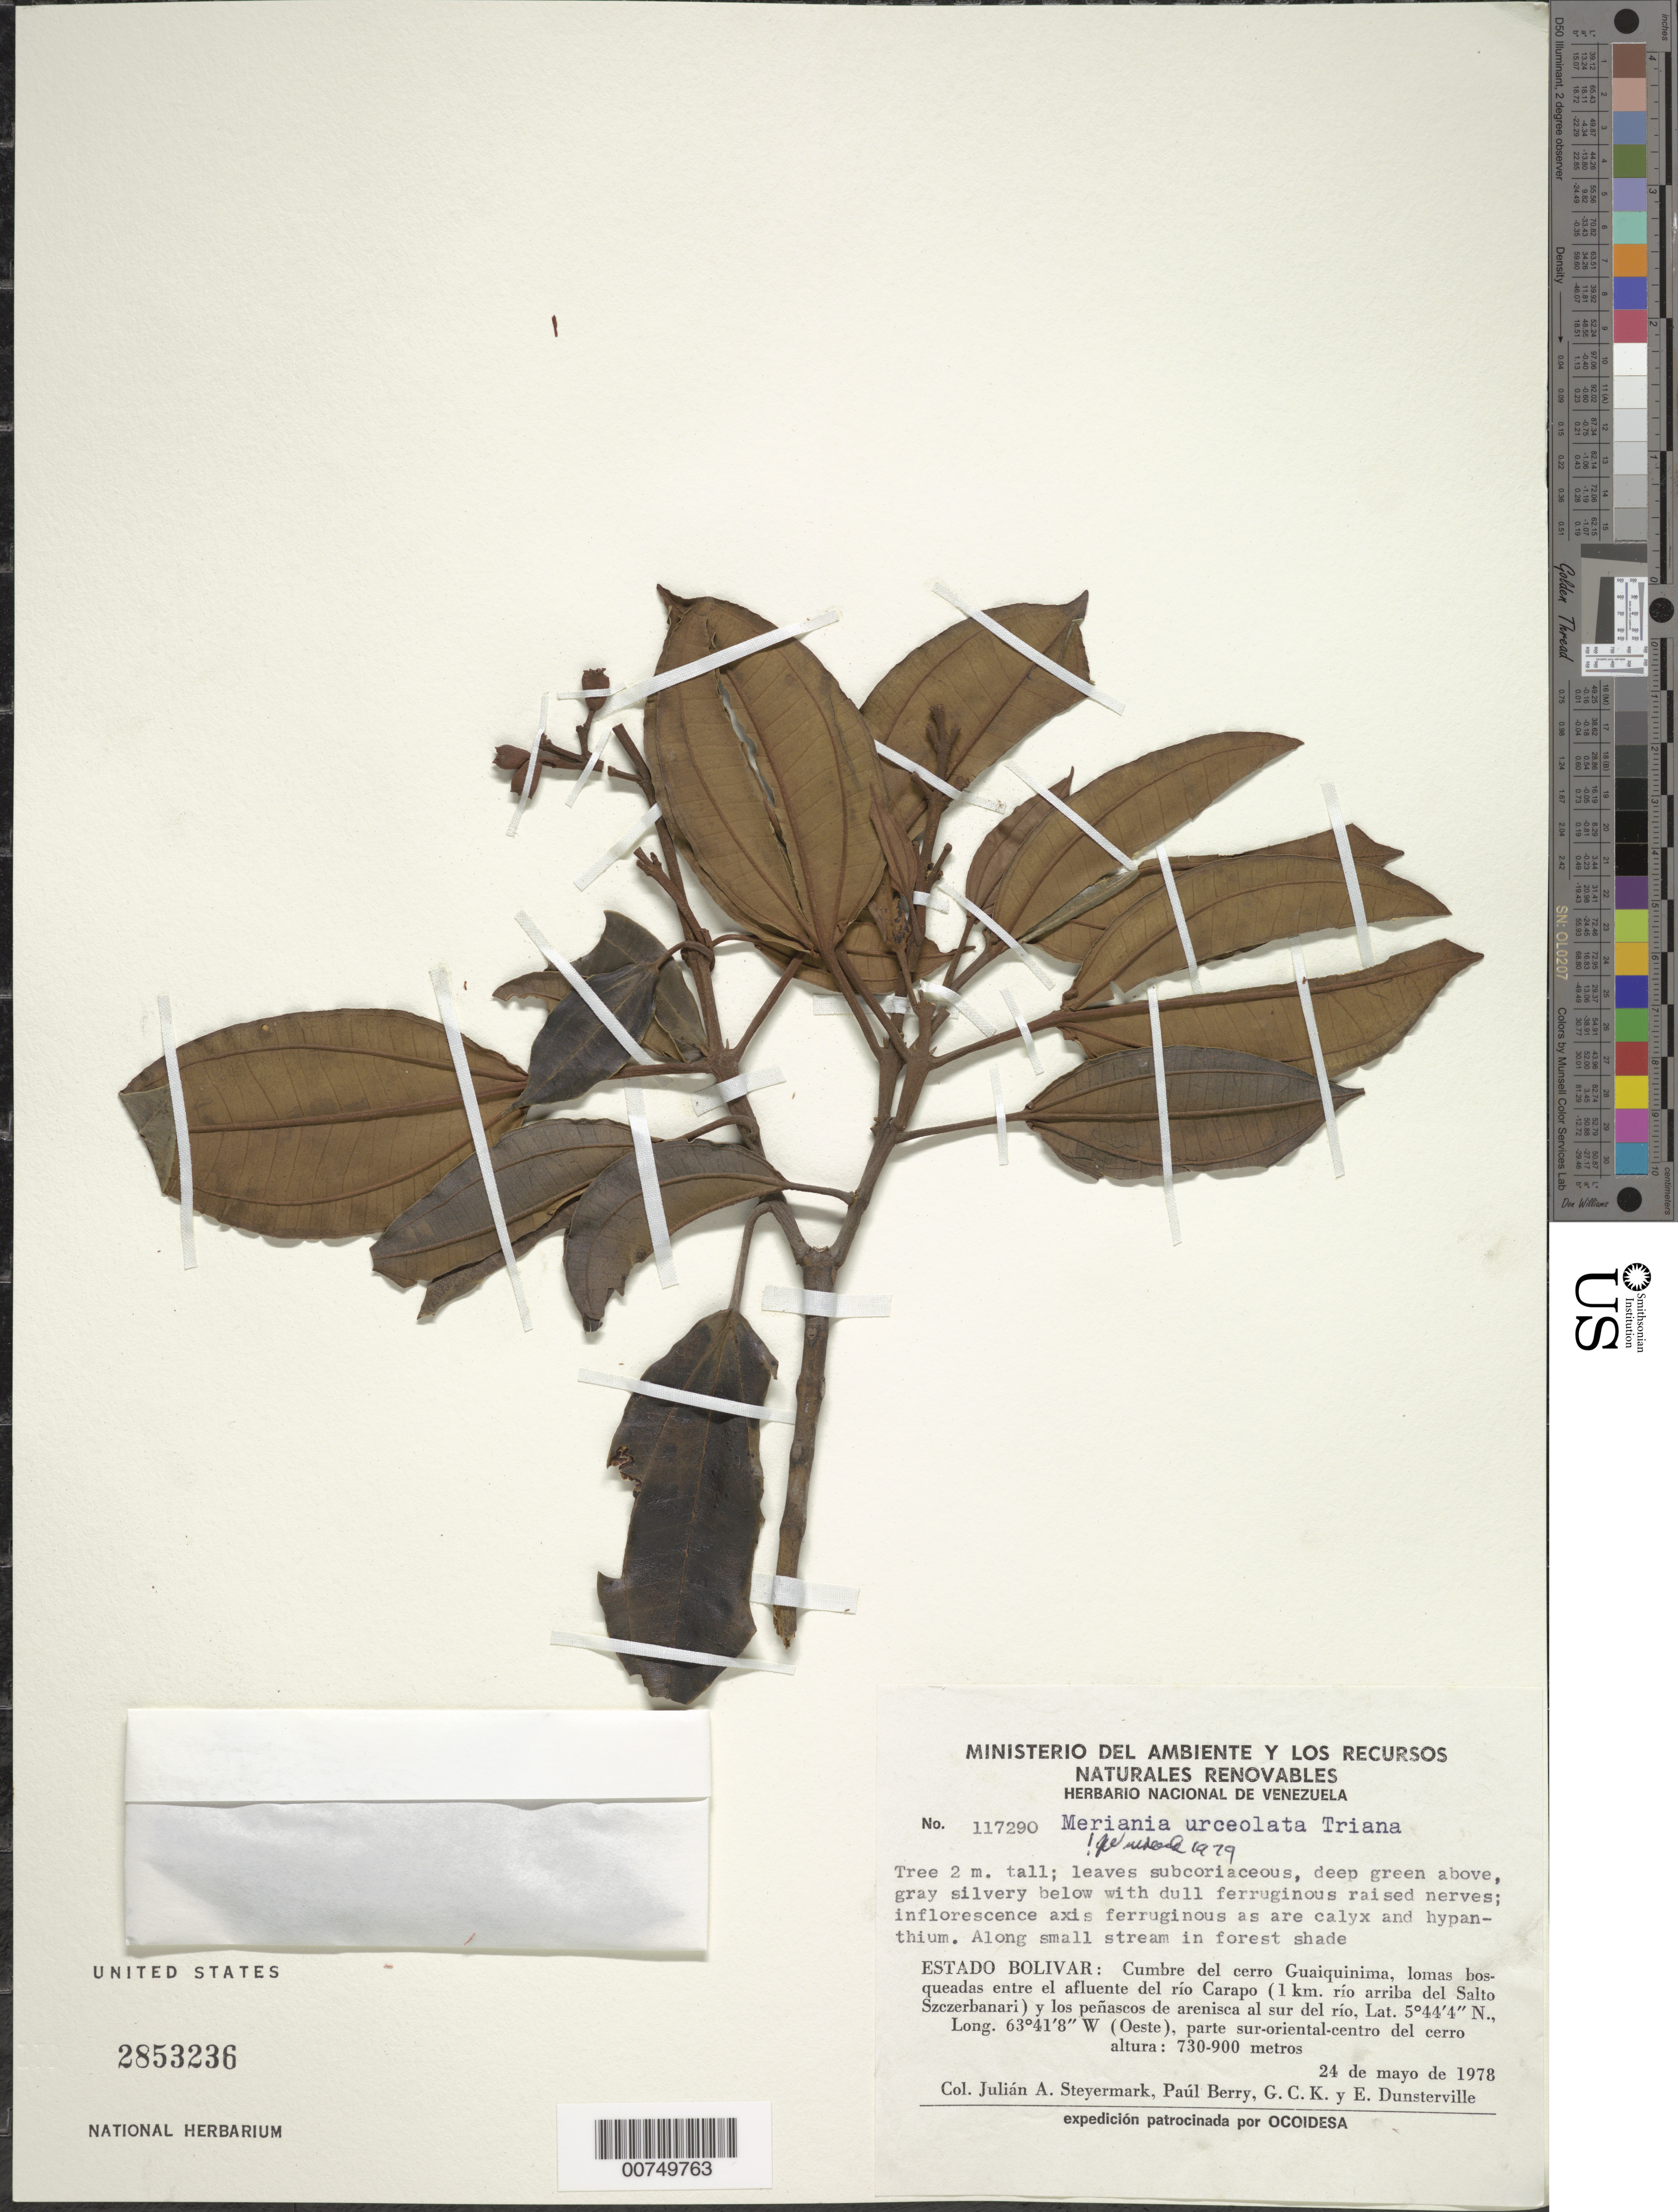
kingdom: Plantae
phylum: Tracheophyta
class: Magnoliopsida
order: Myrtales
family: Melastomataceae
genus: Meriania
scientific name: Meriania urceolata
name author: Triana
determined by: Wurdack, John J., (US), US (UNITED STATES)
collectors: J. Steyermark, P. Berry, G. C. K. Dunsterville & E. Dunsterville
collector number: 117290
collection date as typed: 24-May-78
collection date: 1978-05-24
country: Venezuela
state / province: Bolívar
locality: Cerro Guaiquinima; afluente del Río Carapo (1 km río arriba del Salto Szczerbanari)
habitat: Along small stream in forest shade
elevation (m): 730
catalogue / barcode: US 2853236